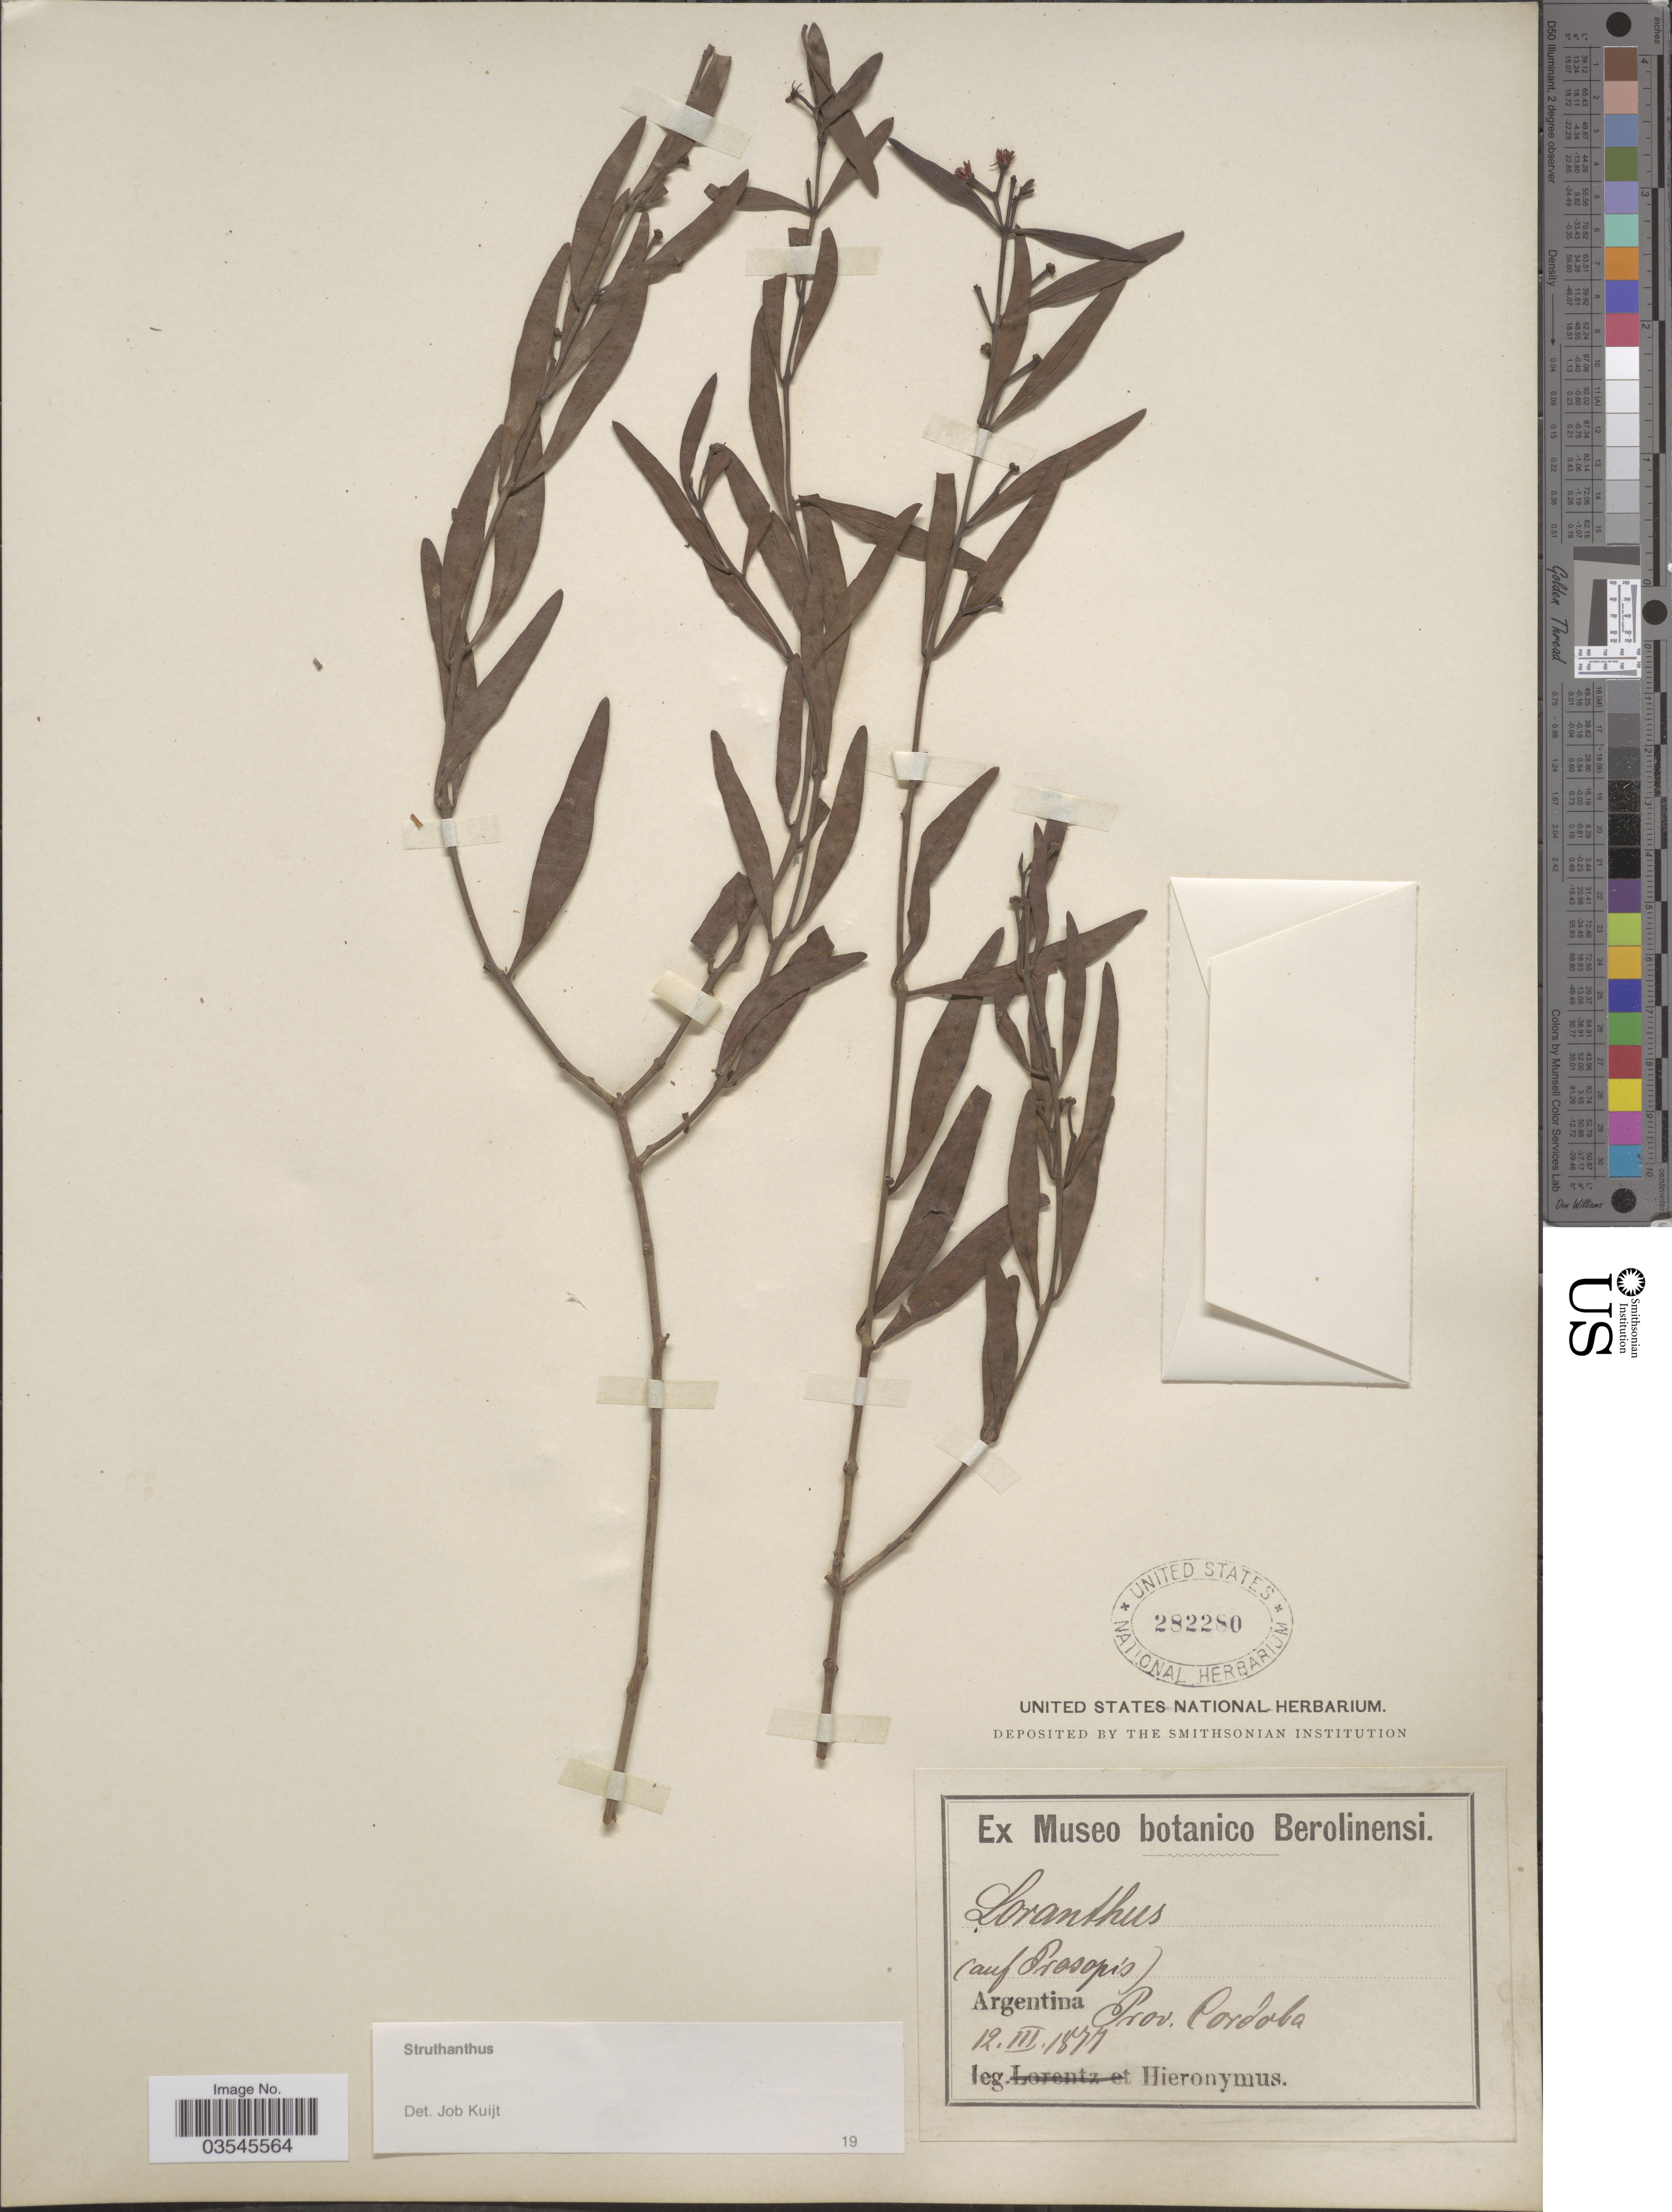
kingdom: Plantae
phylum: Tracheophyta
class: Magnoliopsida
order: Santalales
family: Loranthaceae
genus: Struthanthus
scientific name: Struthanthus sp.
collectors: -. Hieronymus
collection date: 1877-03-12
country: Argentina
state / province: Cordoba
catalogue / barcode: US 282280